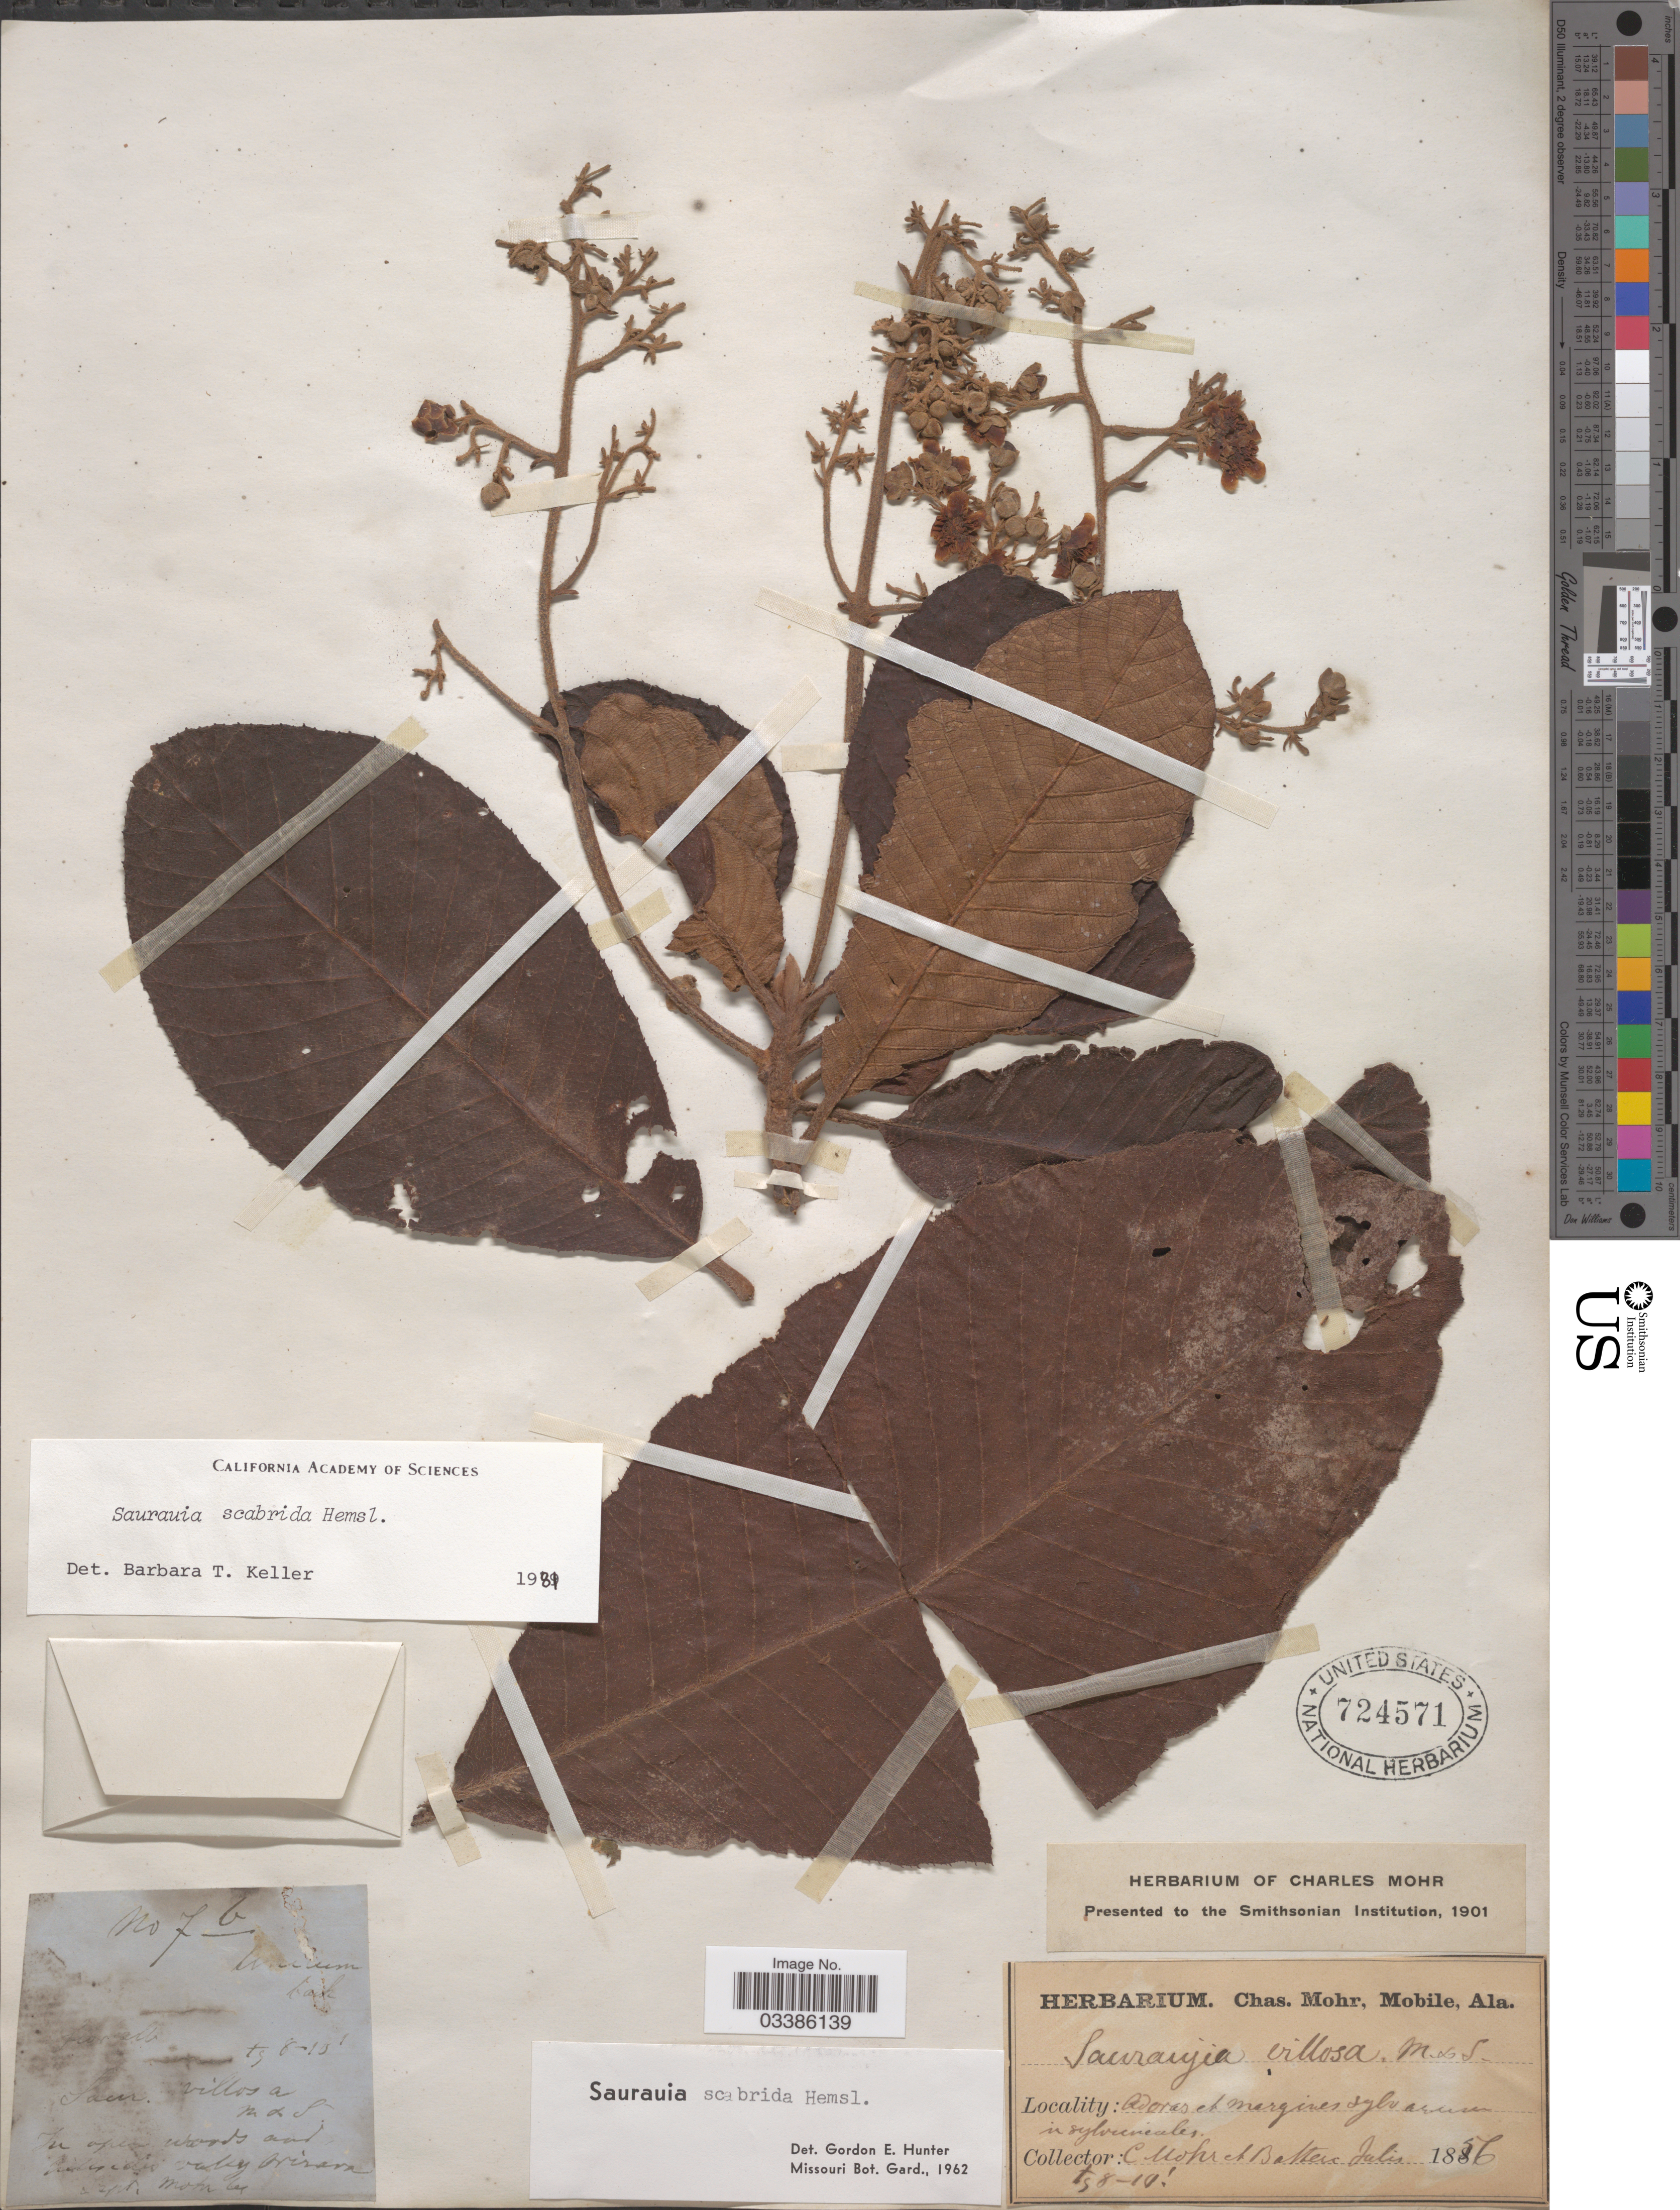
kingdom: Plantae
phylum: Tracheophyta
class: Magnoliopsida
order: Ericales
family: Actinidiaceae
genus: Saurauia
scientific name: Saurauia scabrida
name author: Hemsl.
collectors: C. Mohr & Collector illegible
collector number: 7b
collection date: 1856-07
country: Mexico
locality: In open woods and hills [illegible text] valley Orizava.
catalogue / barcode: US 724571